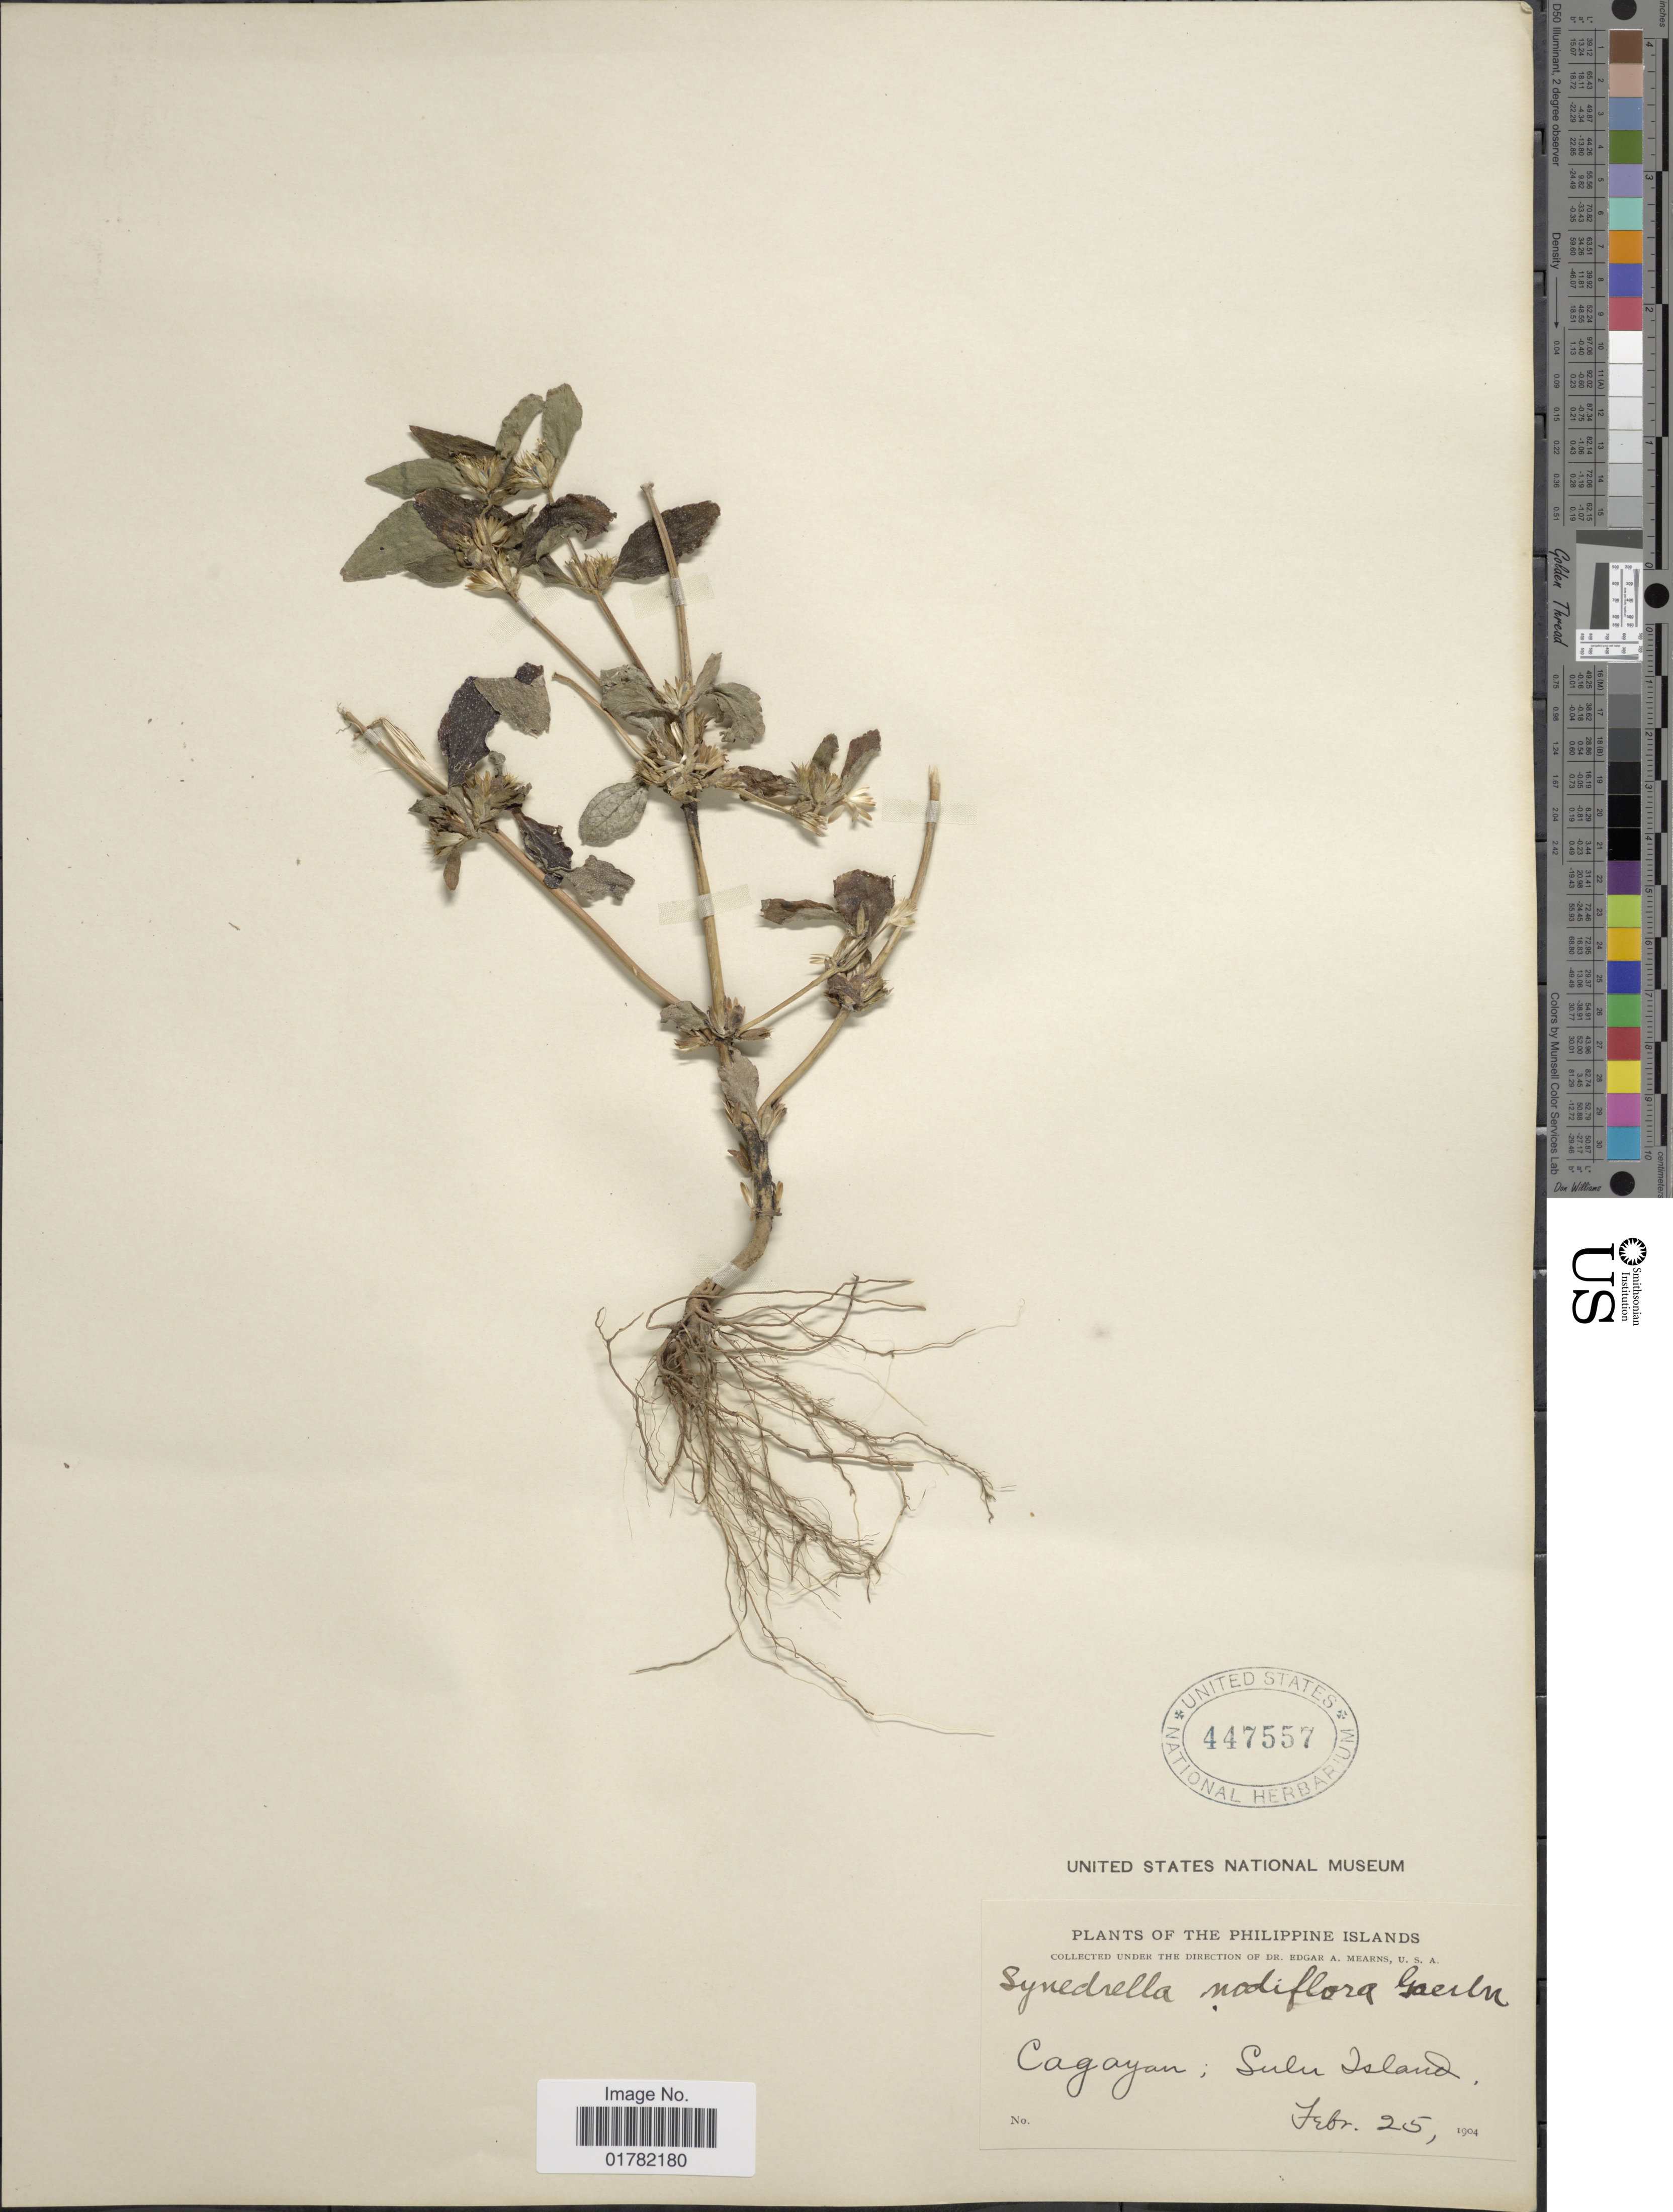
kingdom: Plantae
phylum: Tracheophyta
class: Magnoliopsida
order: Asterales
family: Asteraceae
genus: Synedrella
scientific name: Synedrella nodiflora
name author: (L.) Gaertn.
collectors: E. A. Mearns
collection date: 1904-02-25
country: Philippines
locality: Cagayan; Sulu Island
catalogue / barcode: US 447557